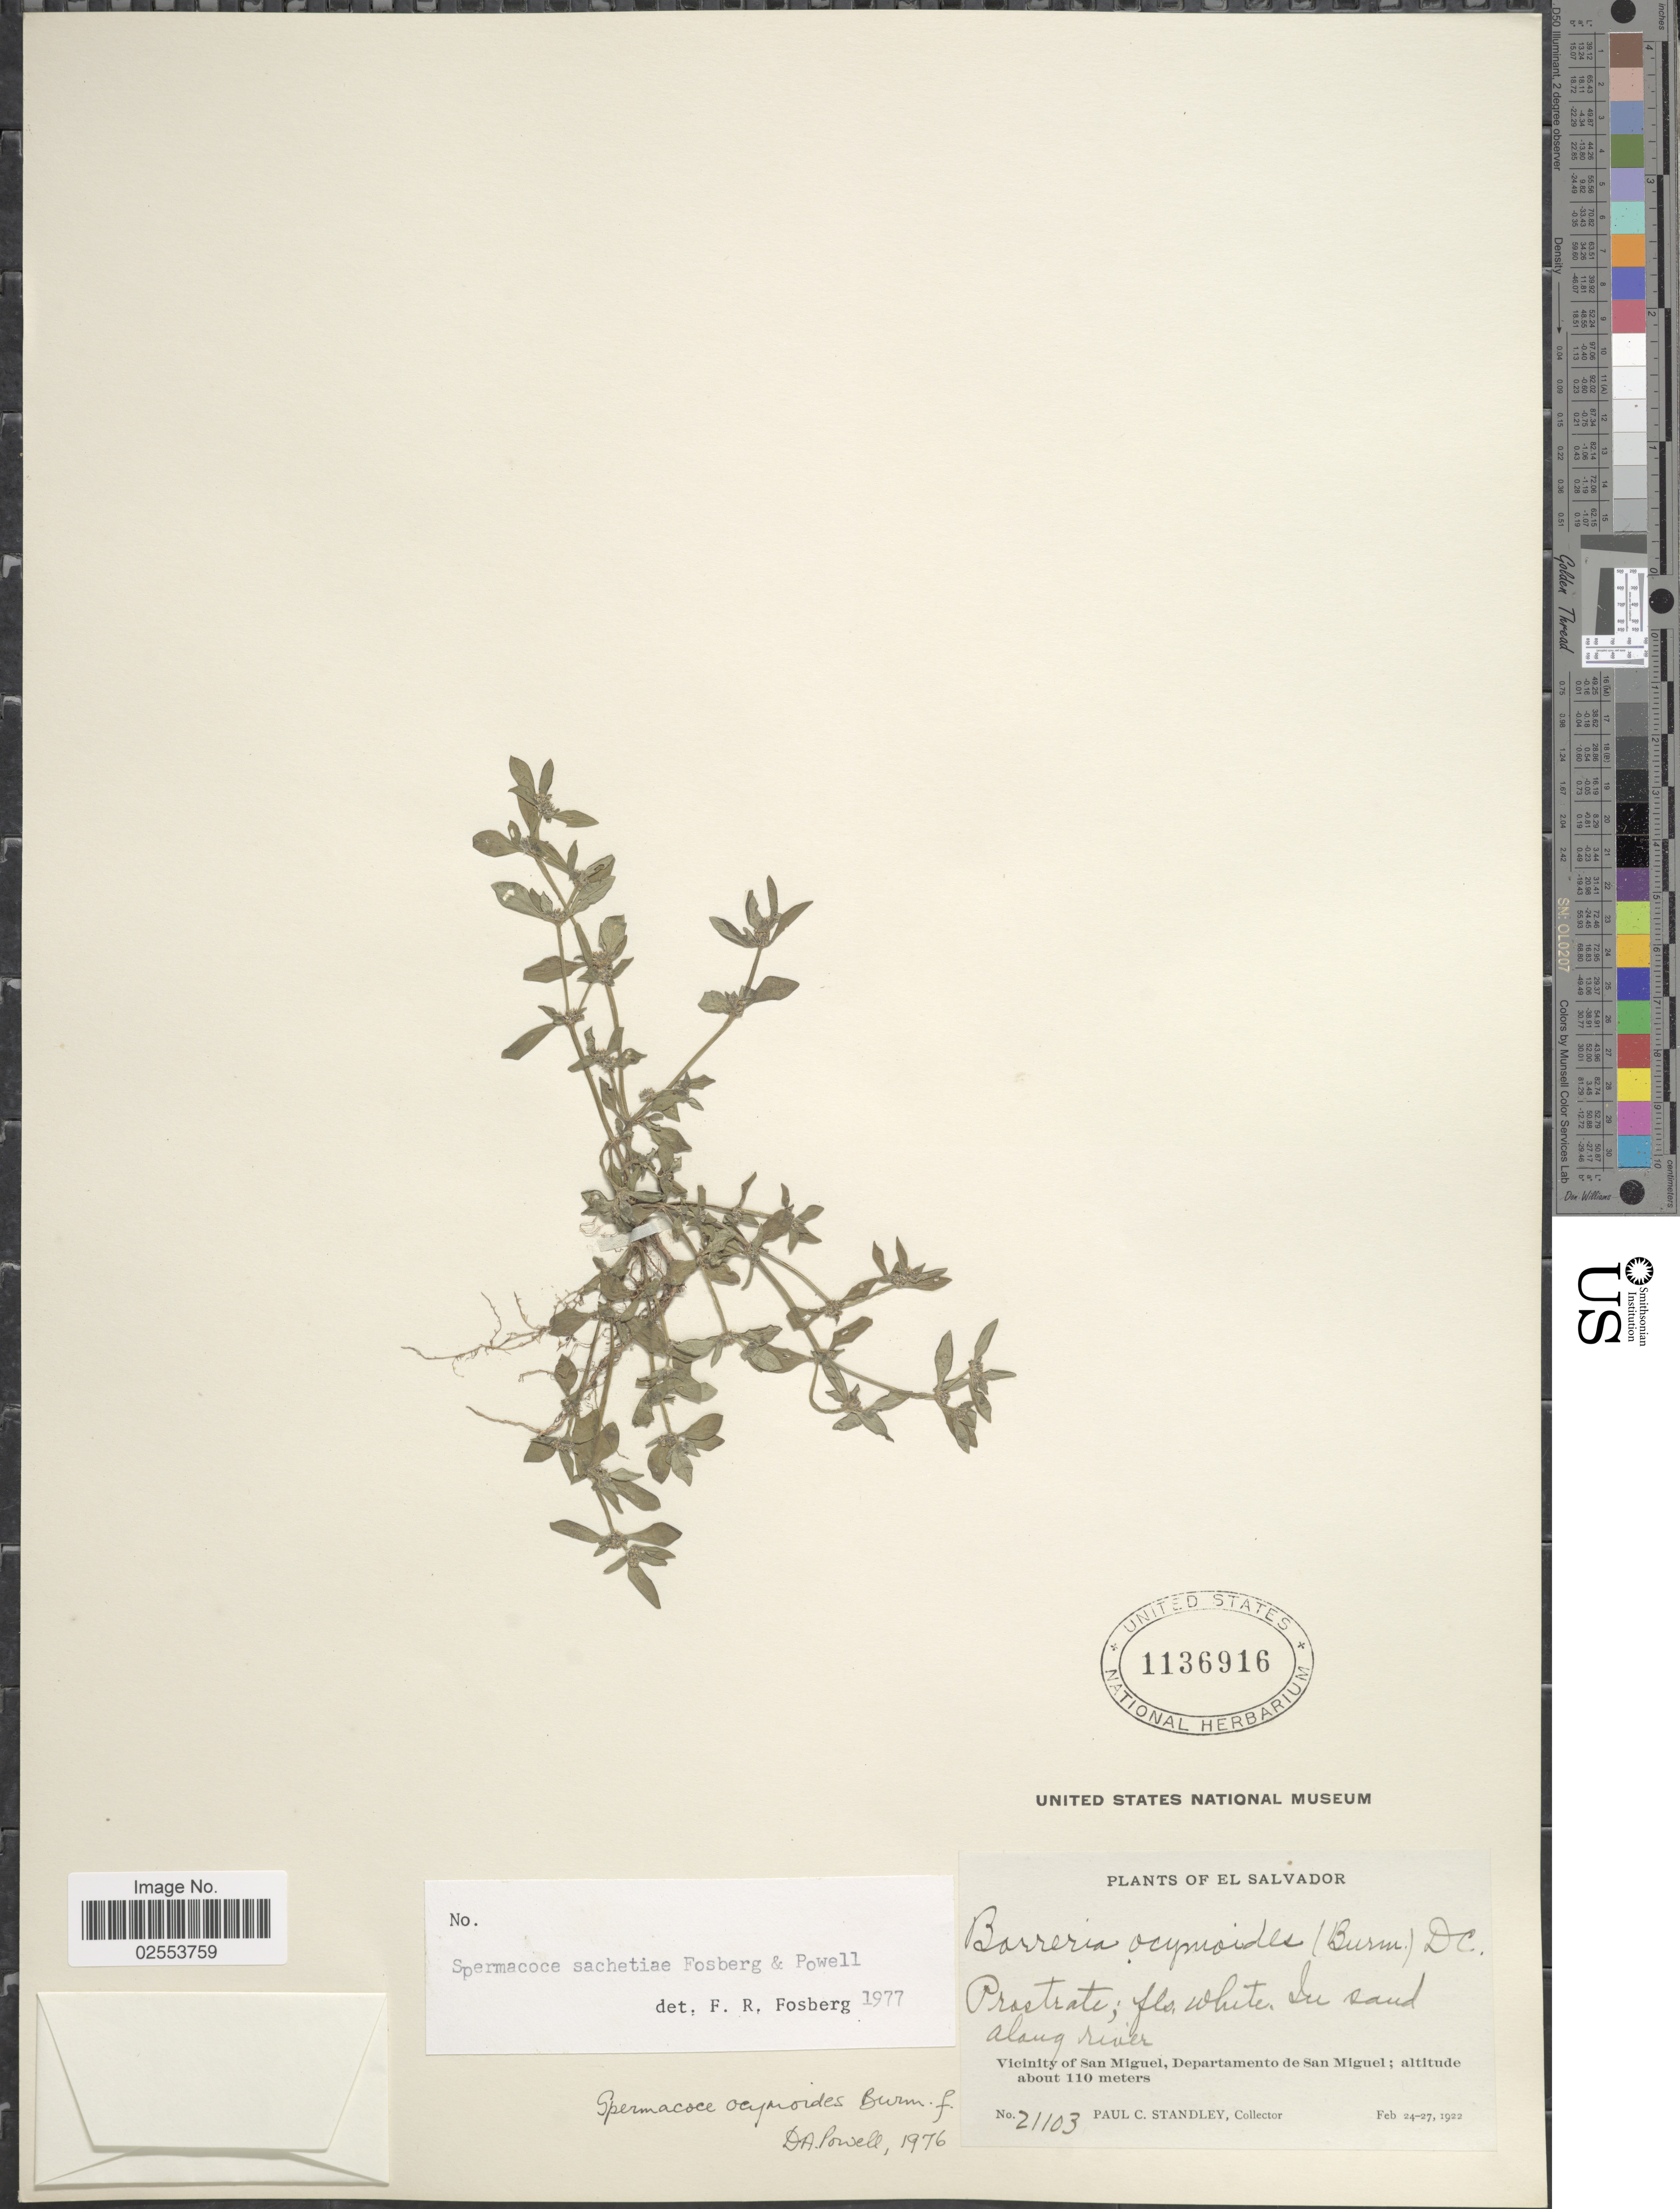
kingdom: Plantae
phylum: Tracheophyta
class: Magnoliopsida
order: Gentianales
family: Rubiaceae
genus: Spermacoce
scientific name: Spermacoce sachetiae Fosberg & D.A. Powell sp. nov. ined.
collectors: P. C. Standley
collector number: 21103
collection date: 1922-02-24/1922-02-27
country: El Salvador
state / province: San Miguel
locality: In sand along river, Vicinity of San Miguel.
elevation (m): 110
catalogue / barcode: US 1136916